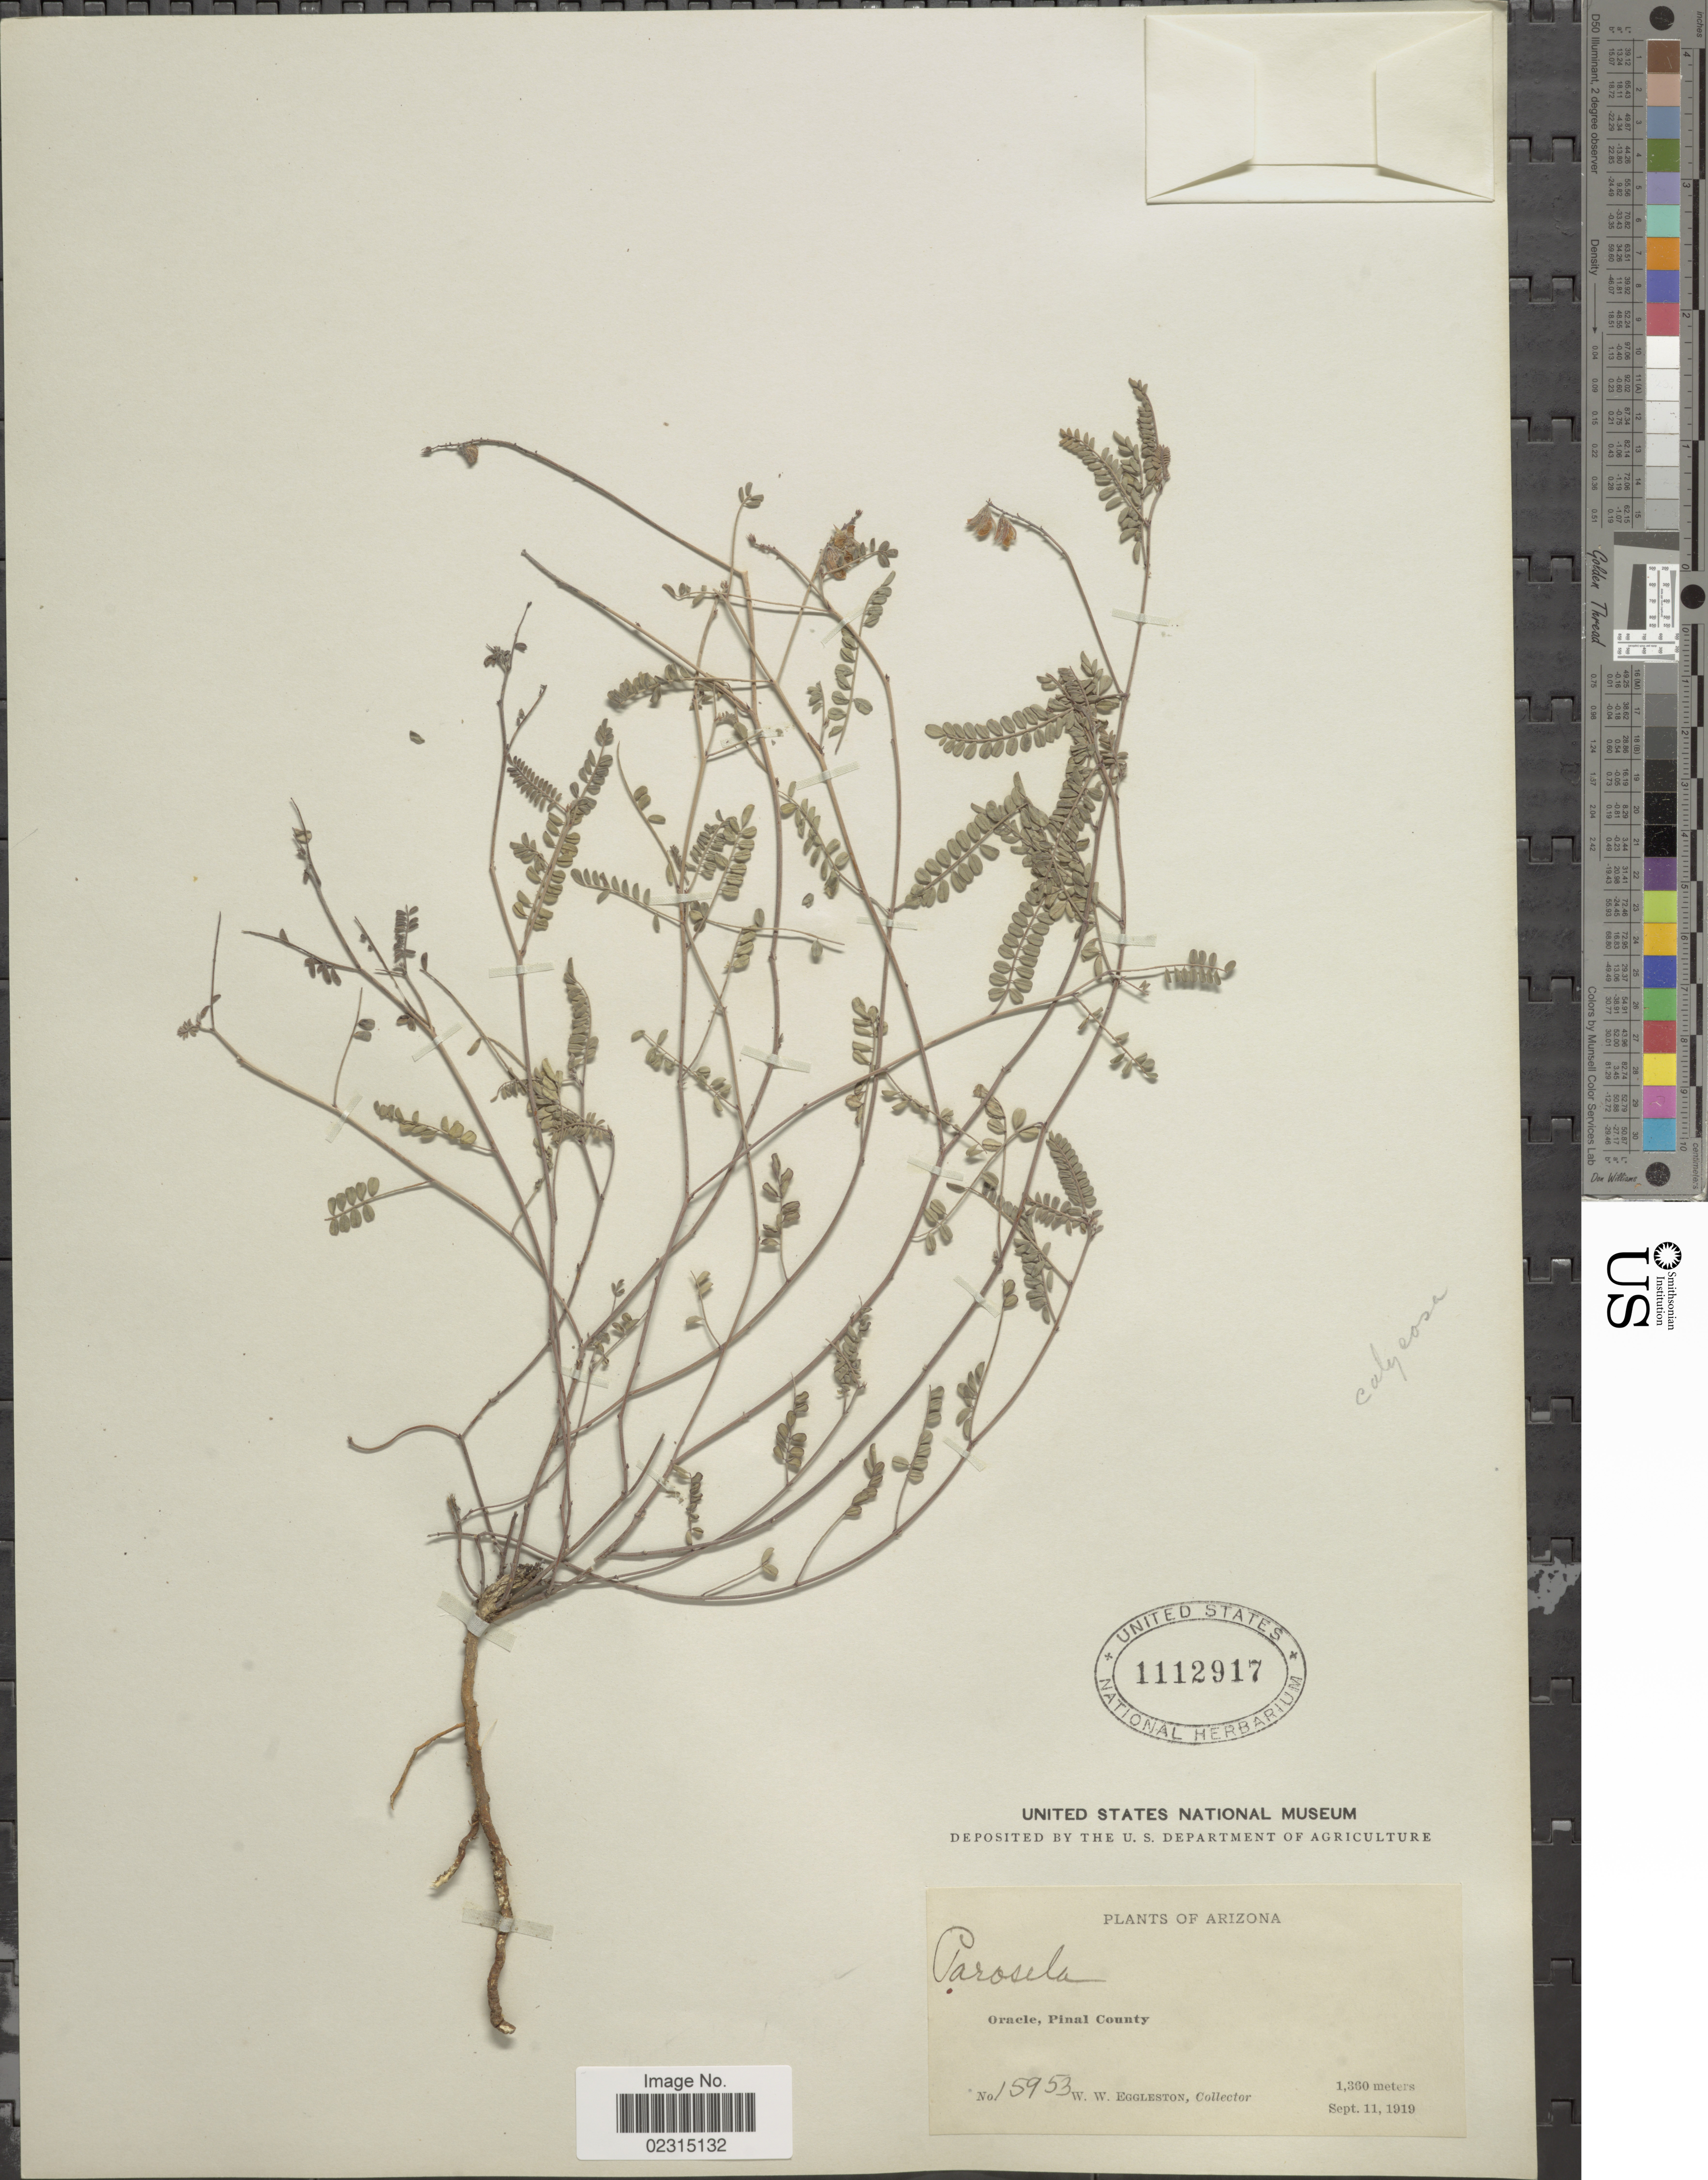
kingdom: Plantae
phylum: Tracheophyta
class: Magnoliopsida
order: Fabales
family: Fabaceae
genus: Marina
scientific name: Marina calycosa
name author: (A. Gray) Barneby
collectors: W. W. Eggleston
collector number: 15953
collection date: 1919-09-11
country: United States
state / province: Arizona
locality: Oracle, Pinal County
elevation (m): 1360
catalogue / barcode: US 1112917